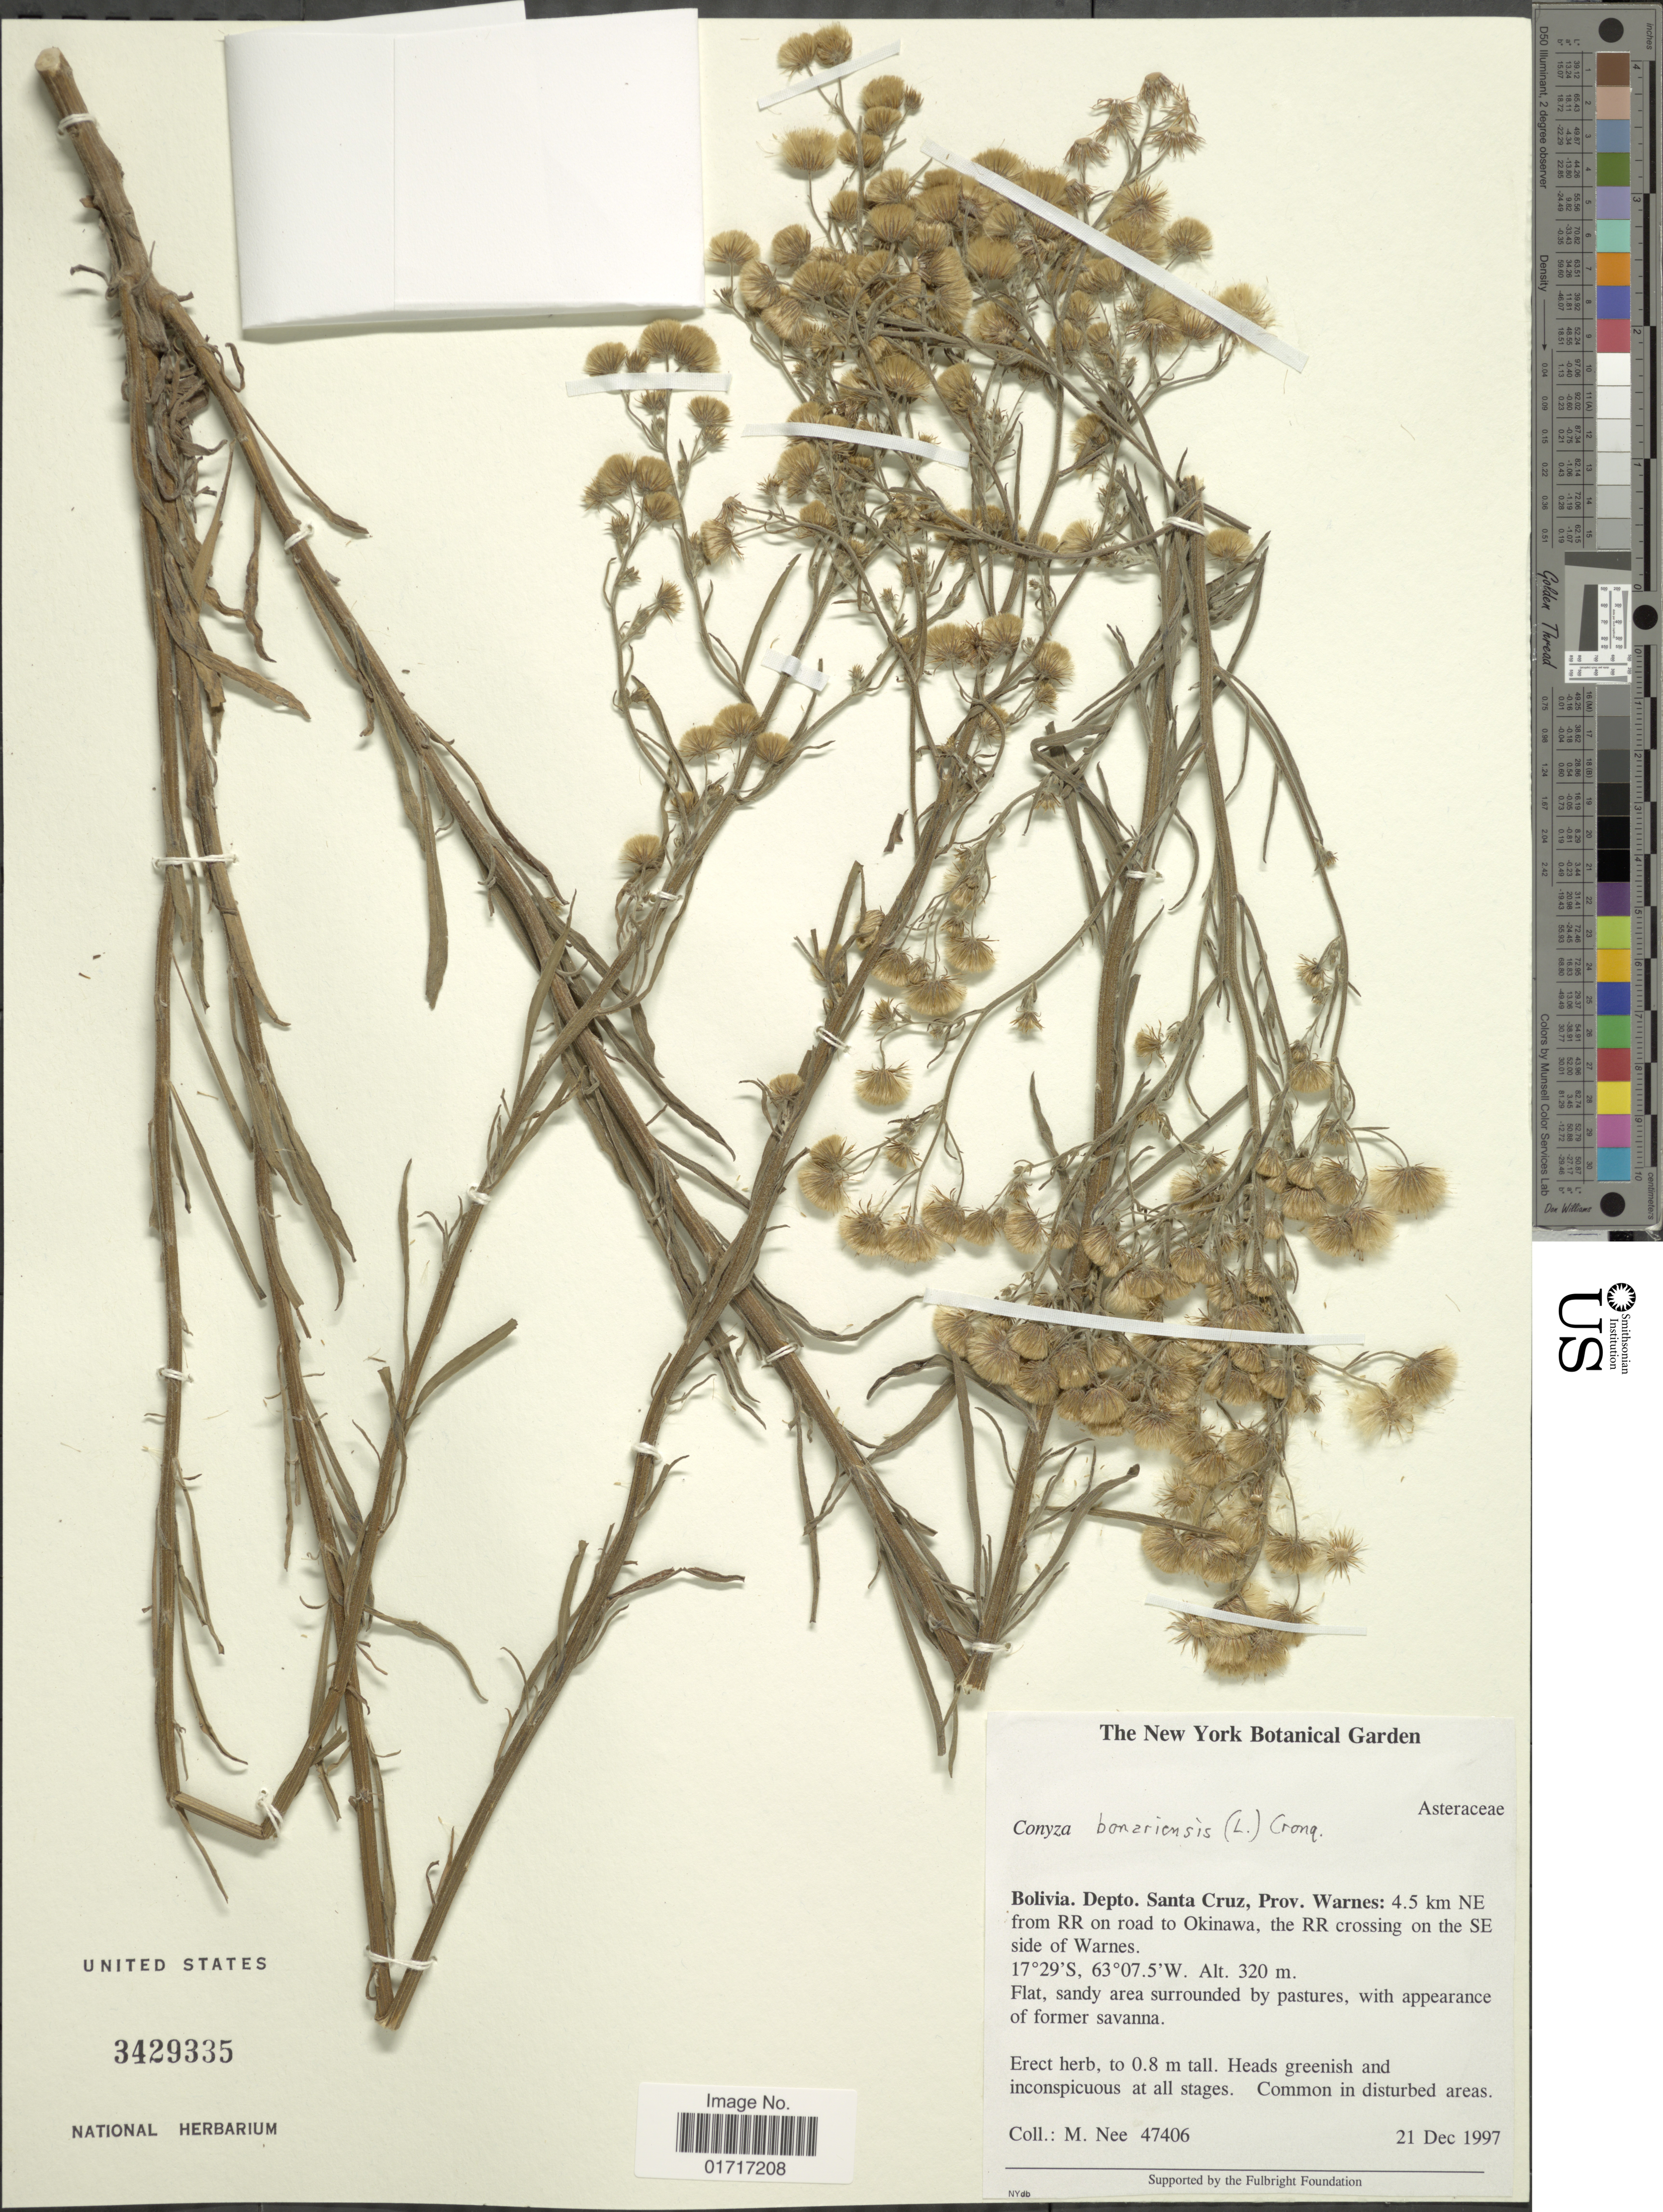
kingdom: Plantae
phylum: Tracheophyta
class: Magnoliopsida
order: Asterales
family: Asteraceae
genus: Conyza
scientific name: Conyza floribunda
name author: Kunth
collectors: M. Nee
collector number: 47406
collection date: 1997-12-21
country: Bolivia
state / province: Santa Cruz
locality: Bolivia. Depto. Santa Cruz, Prov. Warnes: 4.5 km NE from RR on road to Okinawa, the RR crossing on the SE side of Warnes.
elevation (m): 320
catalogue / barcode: US 3429335